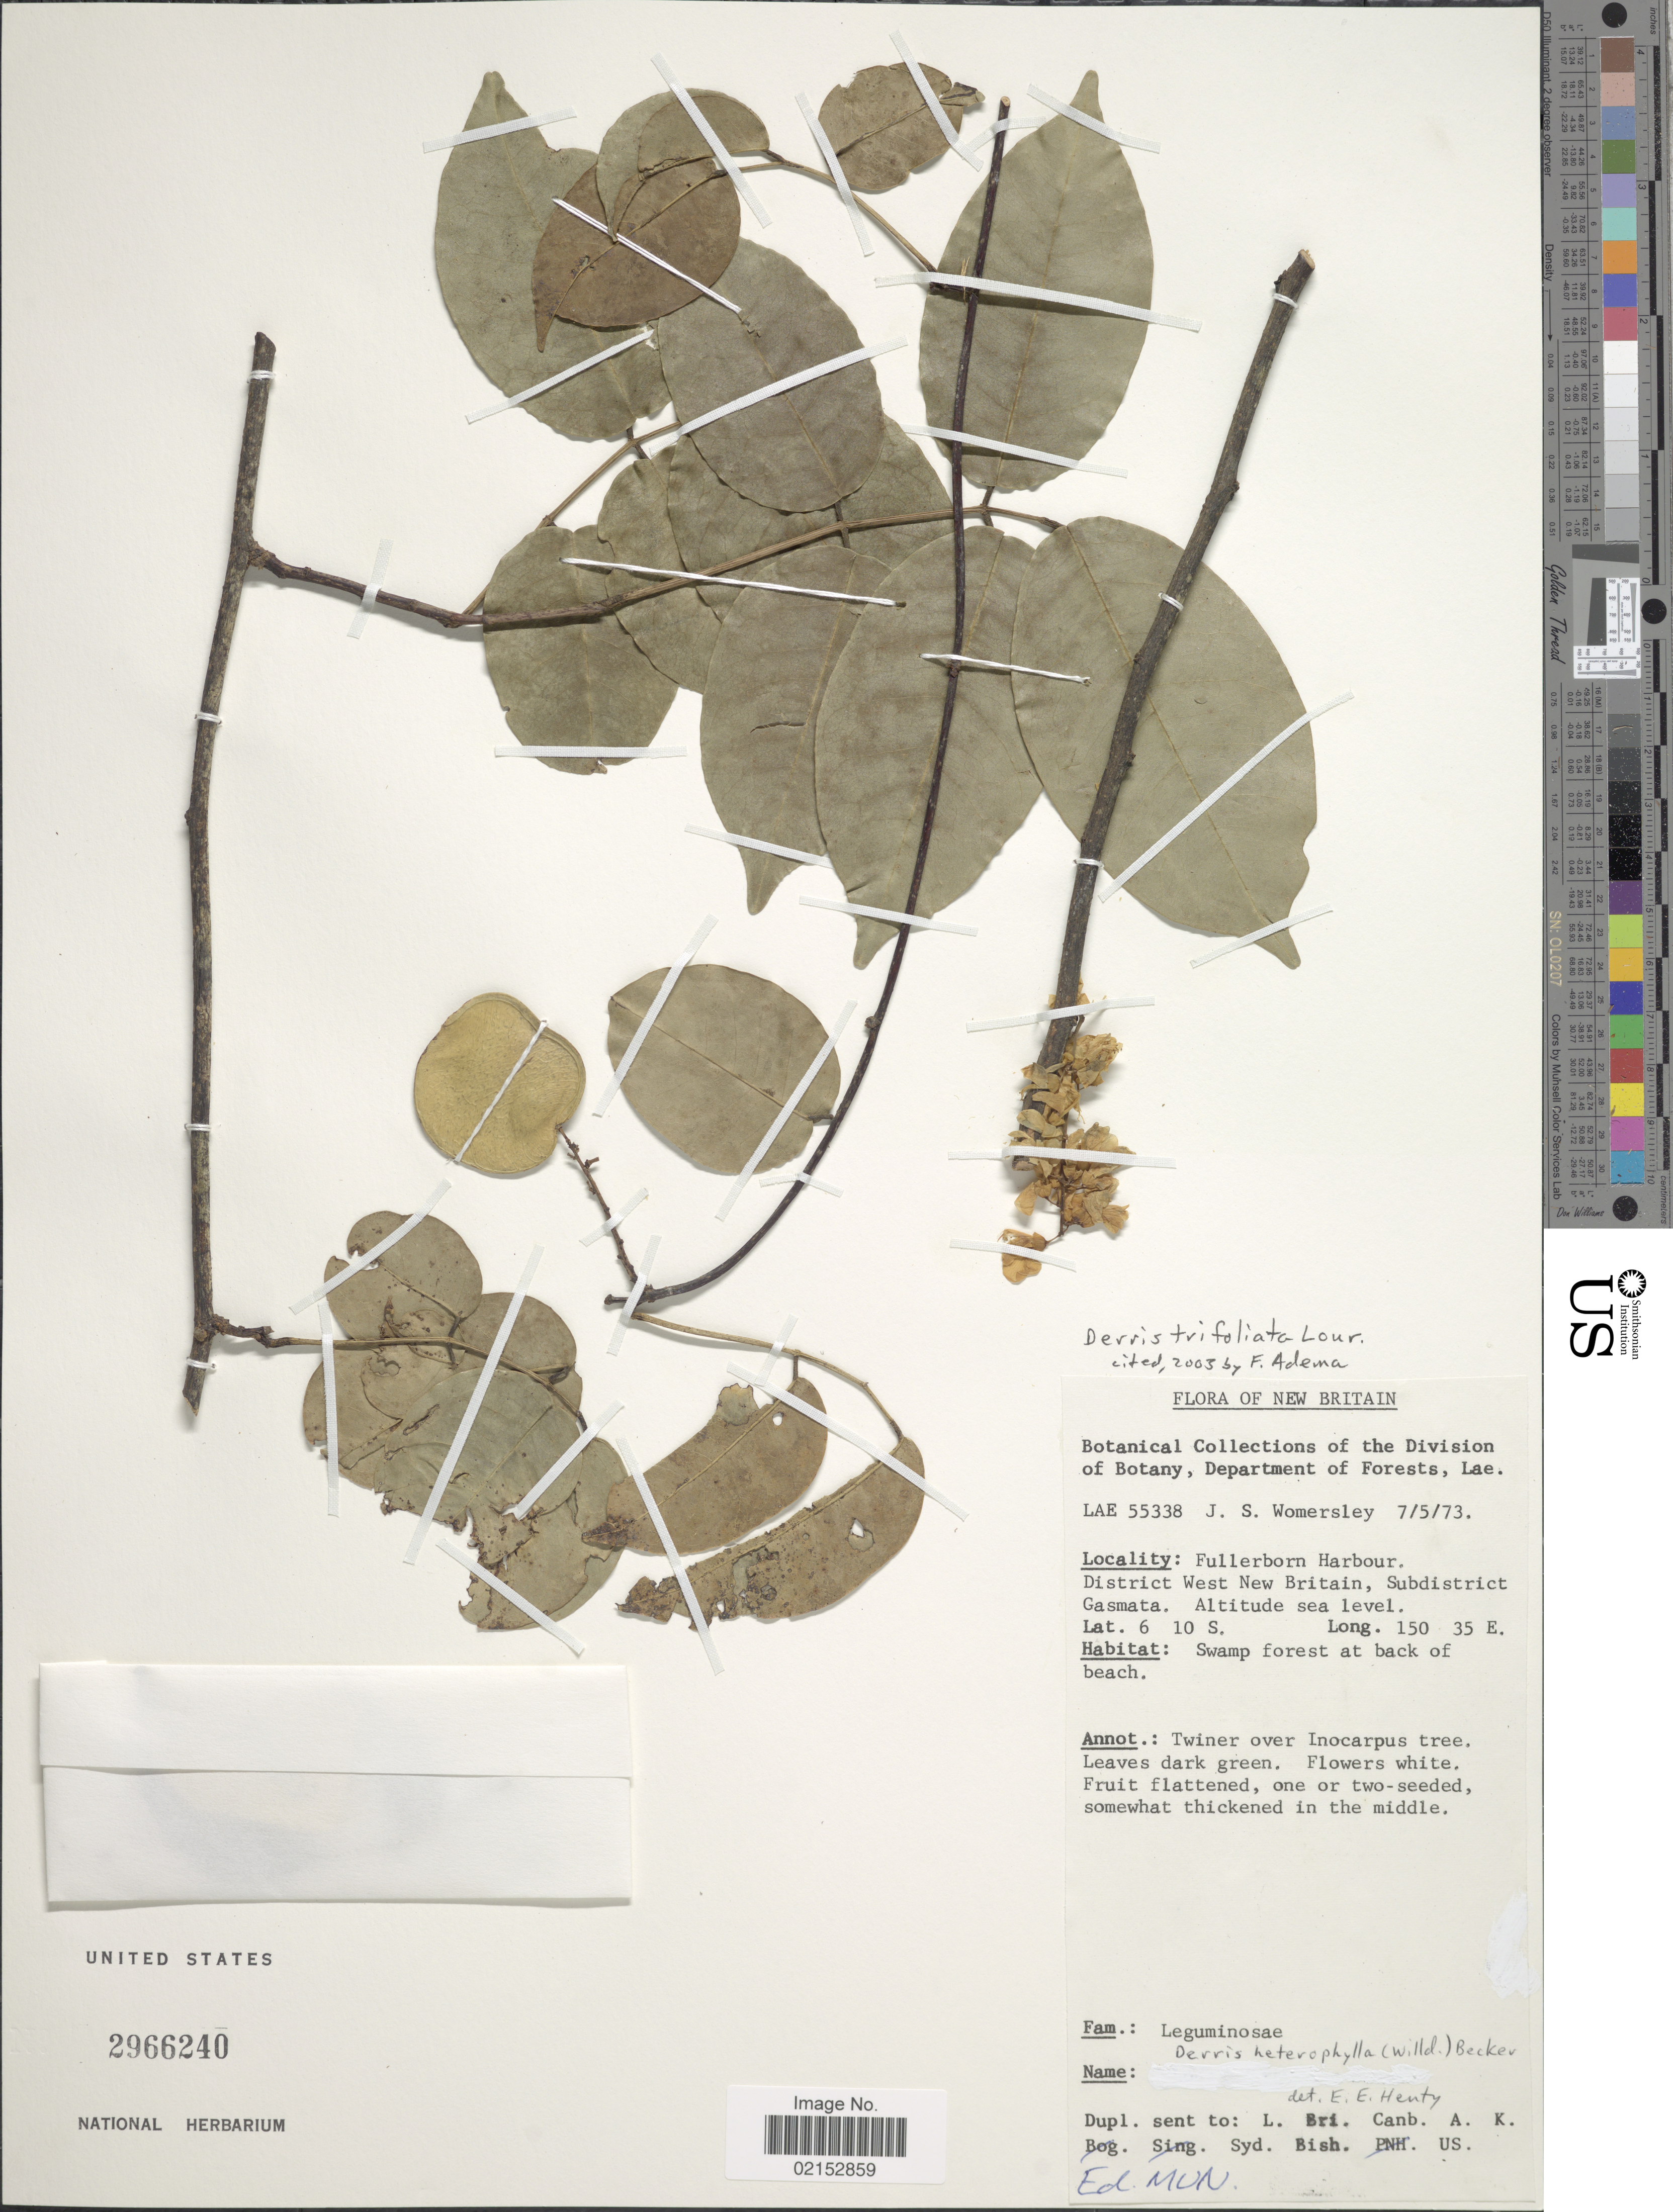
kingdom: Plantae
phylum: Tracheophyta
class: Magnoliopsida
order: Fabales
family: Fabaceae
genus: Derris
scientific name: Derris trifoliata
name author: Lour.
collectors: J. S. Womersley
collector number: LAE55338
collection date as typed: Transcribed d/m/y: 7/5/73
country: Papua New Guinea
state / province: West New Britain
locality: New Britain, Fullerborn Harbour, District West New Britain, Subdistrict Gasmata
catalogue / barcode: US 2966240